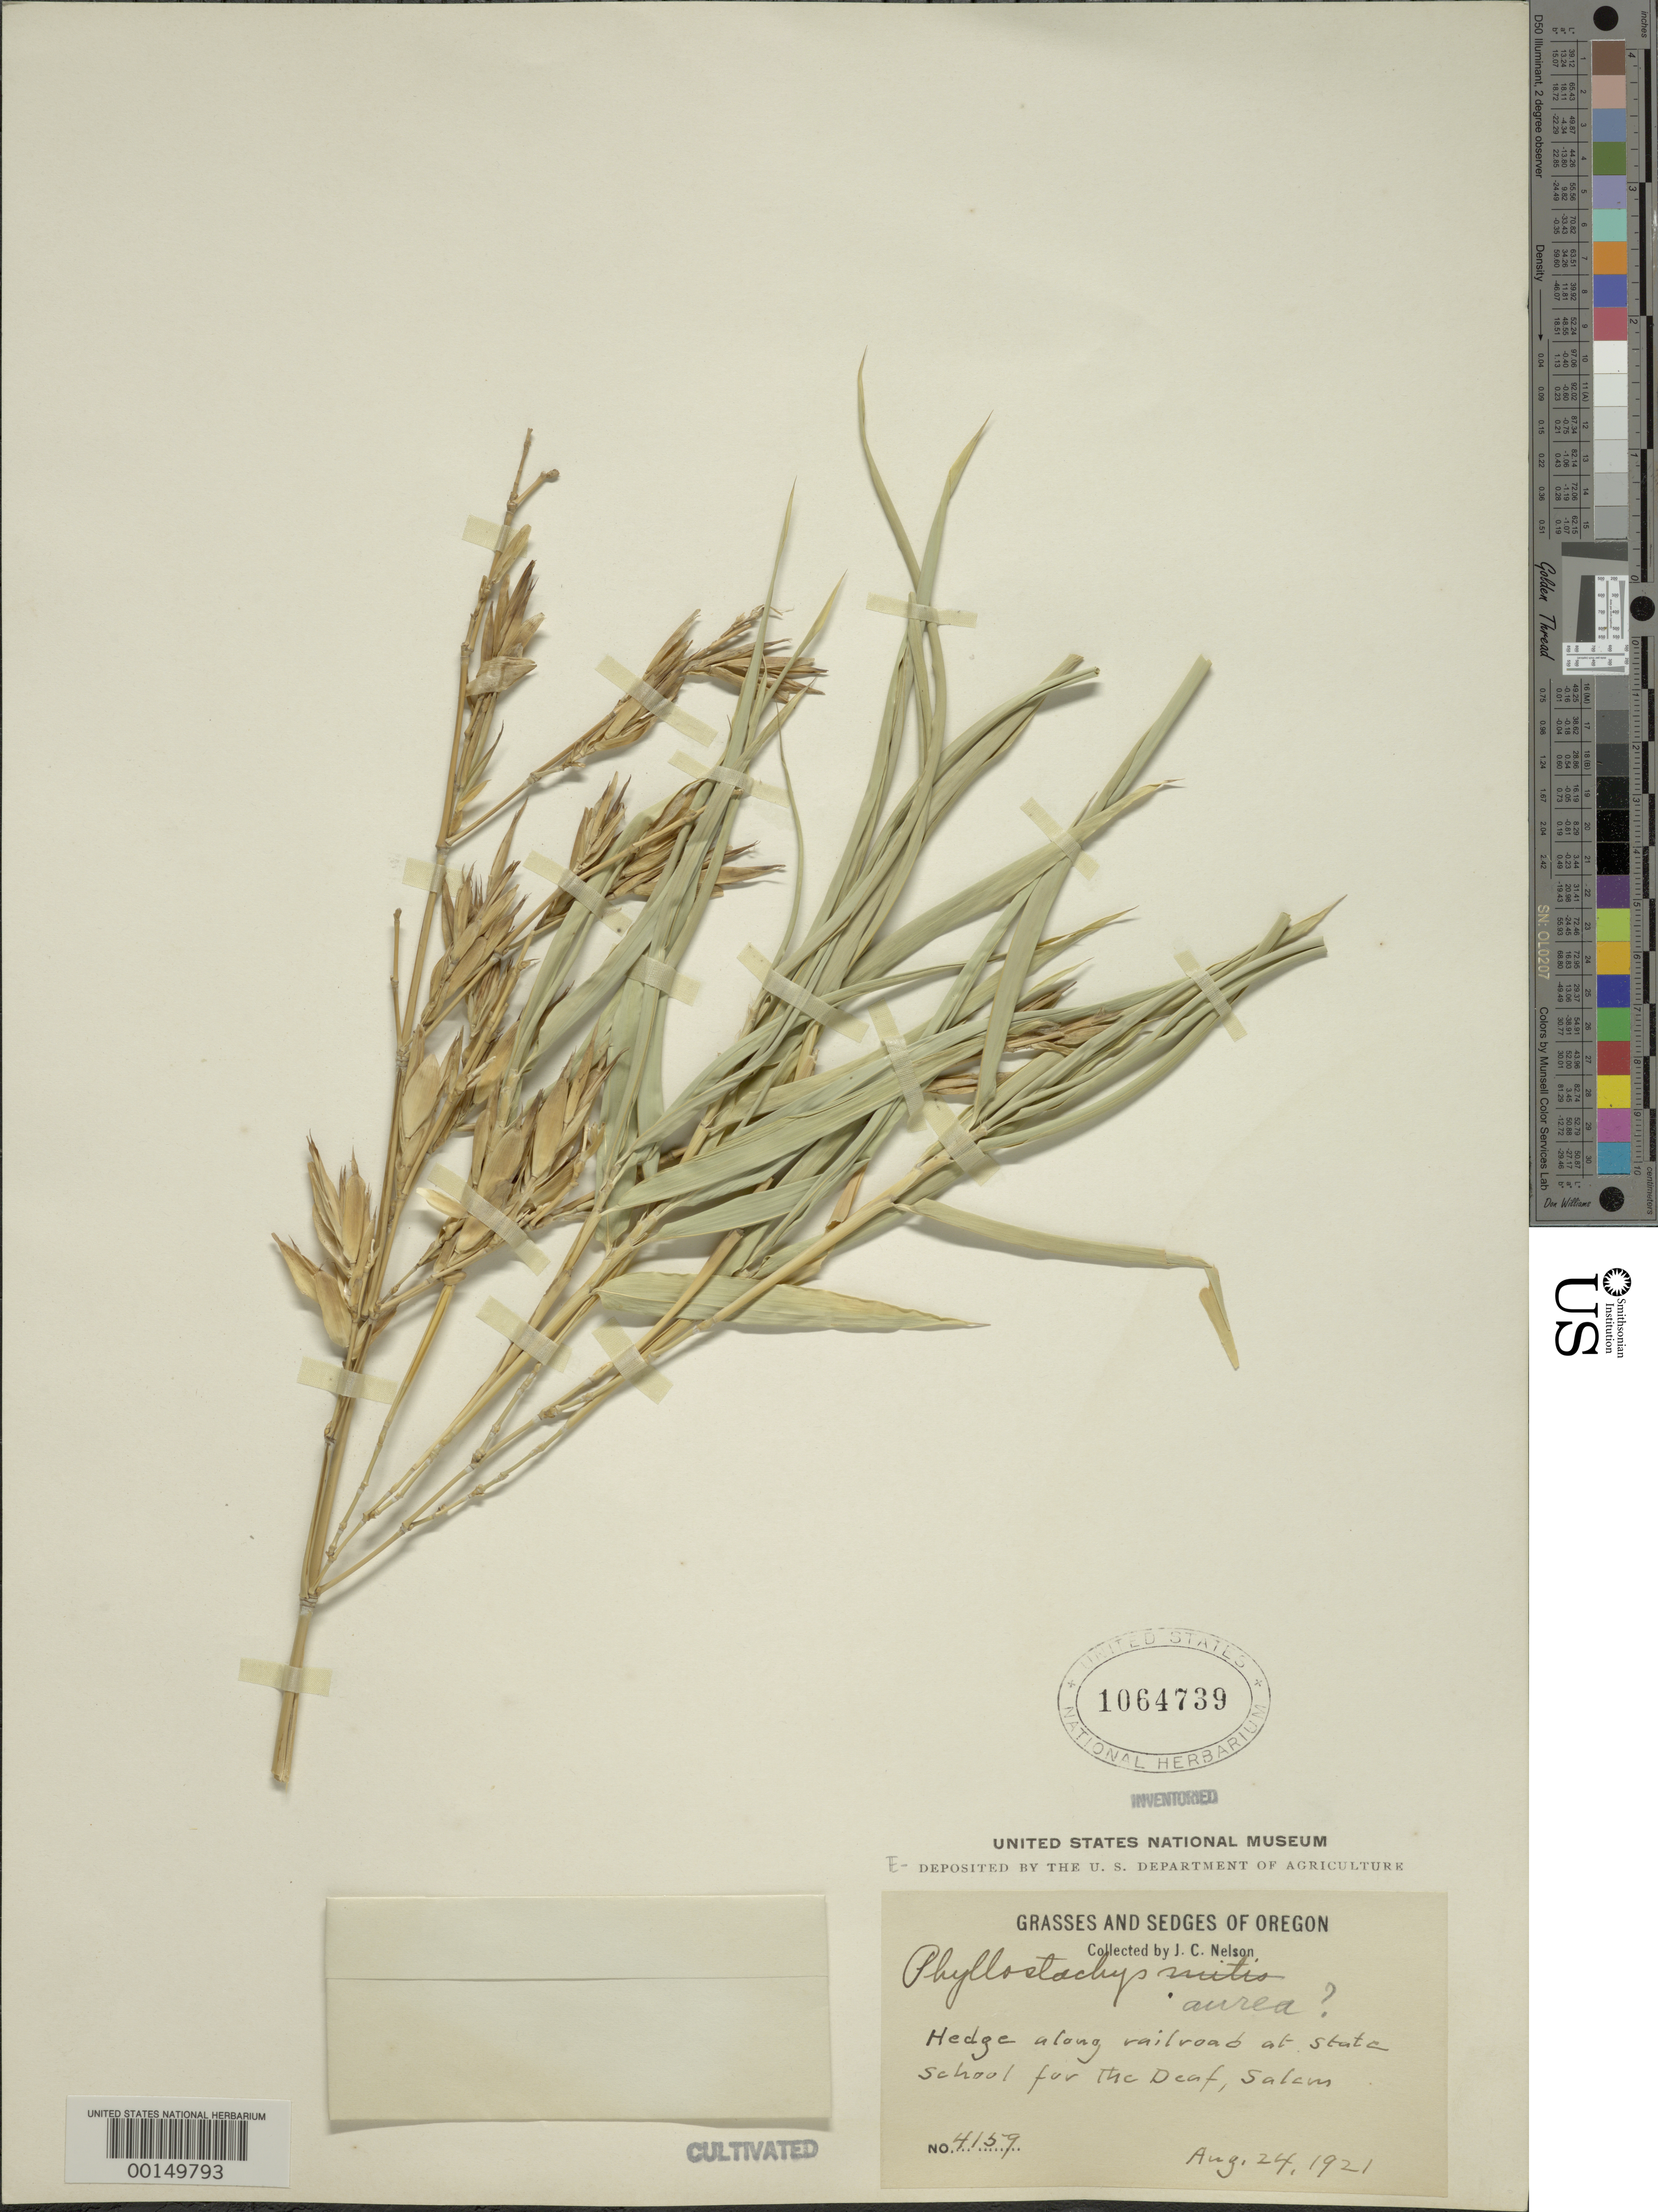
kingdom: Plantae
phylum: Tracheophyta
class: Liliopsida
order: Poales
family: Poaceae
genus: Phyllostachys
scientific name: Phyllostachys aurea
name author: Rivière & C. Rivière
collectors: J. C. Nelson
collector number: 4159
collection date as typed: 24 Aug 1921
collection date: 1921-08-24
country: United States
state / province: Oregon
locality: Salem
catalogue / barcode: US 1064739